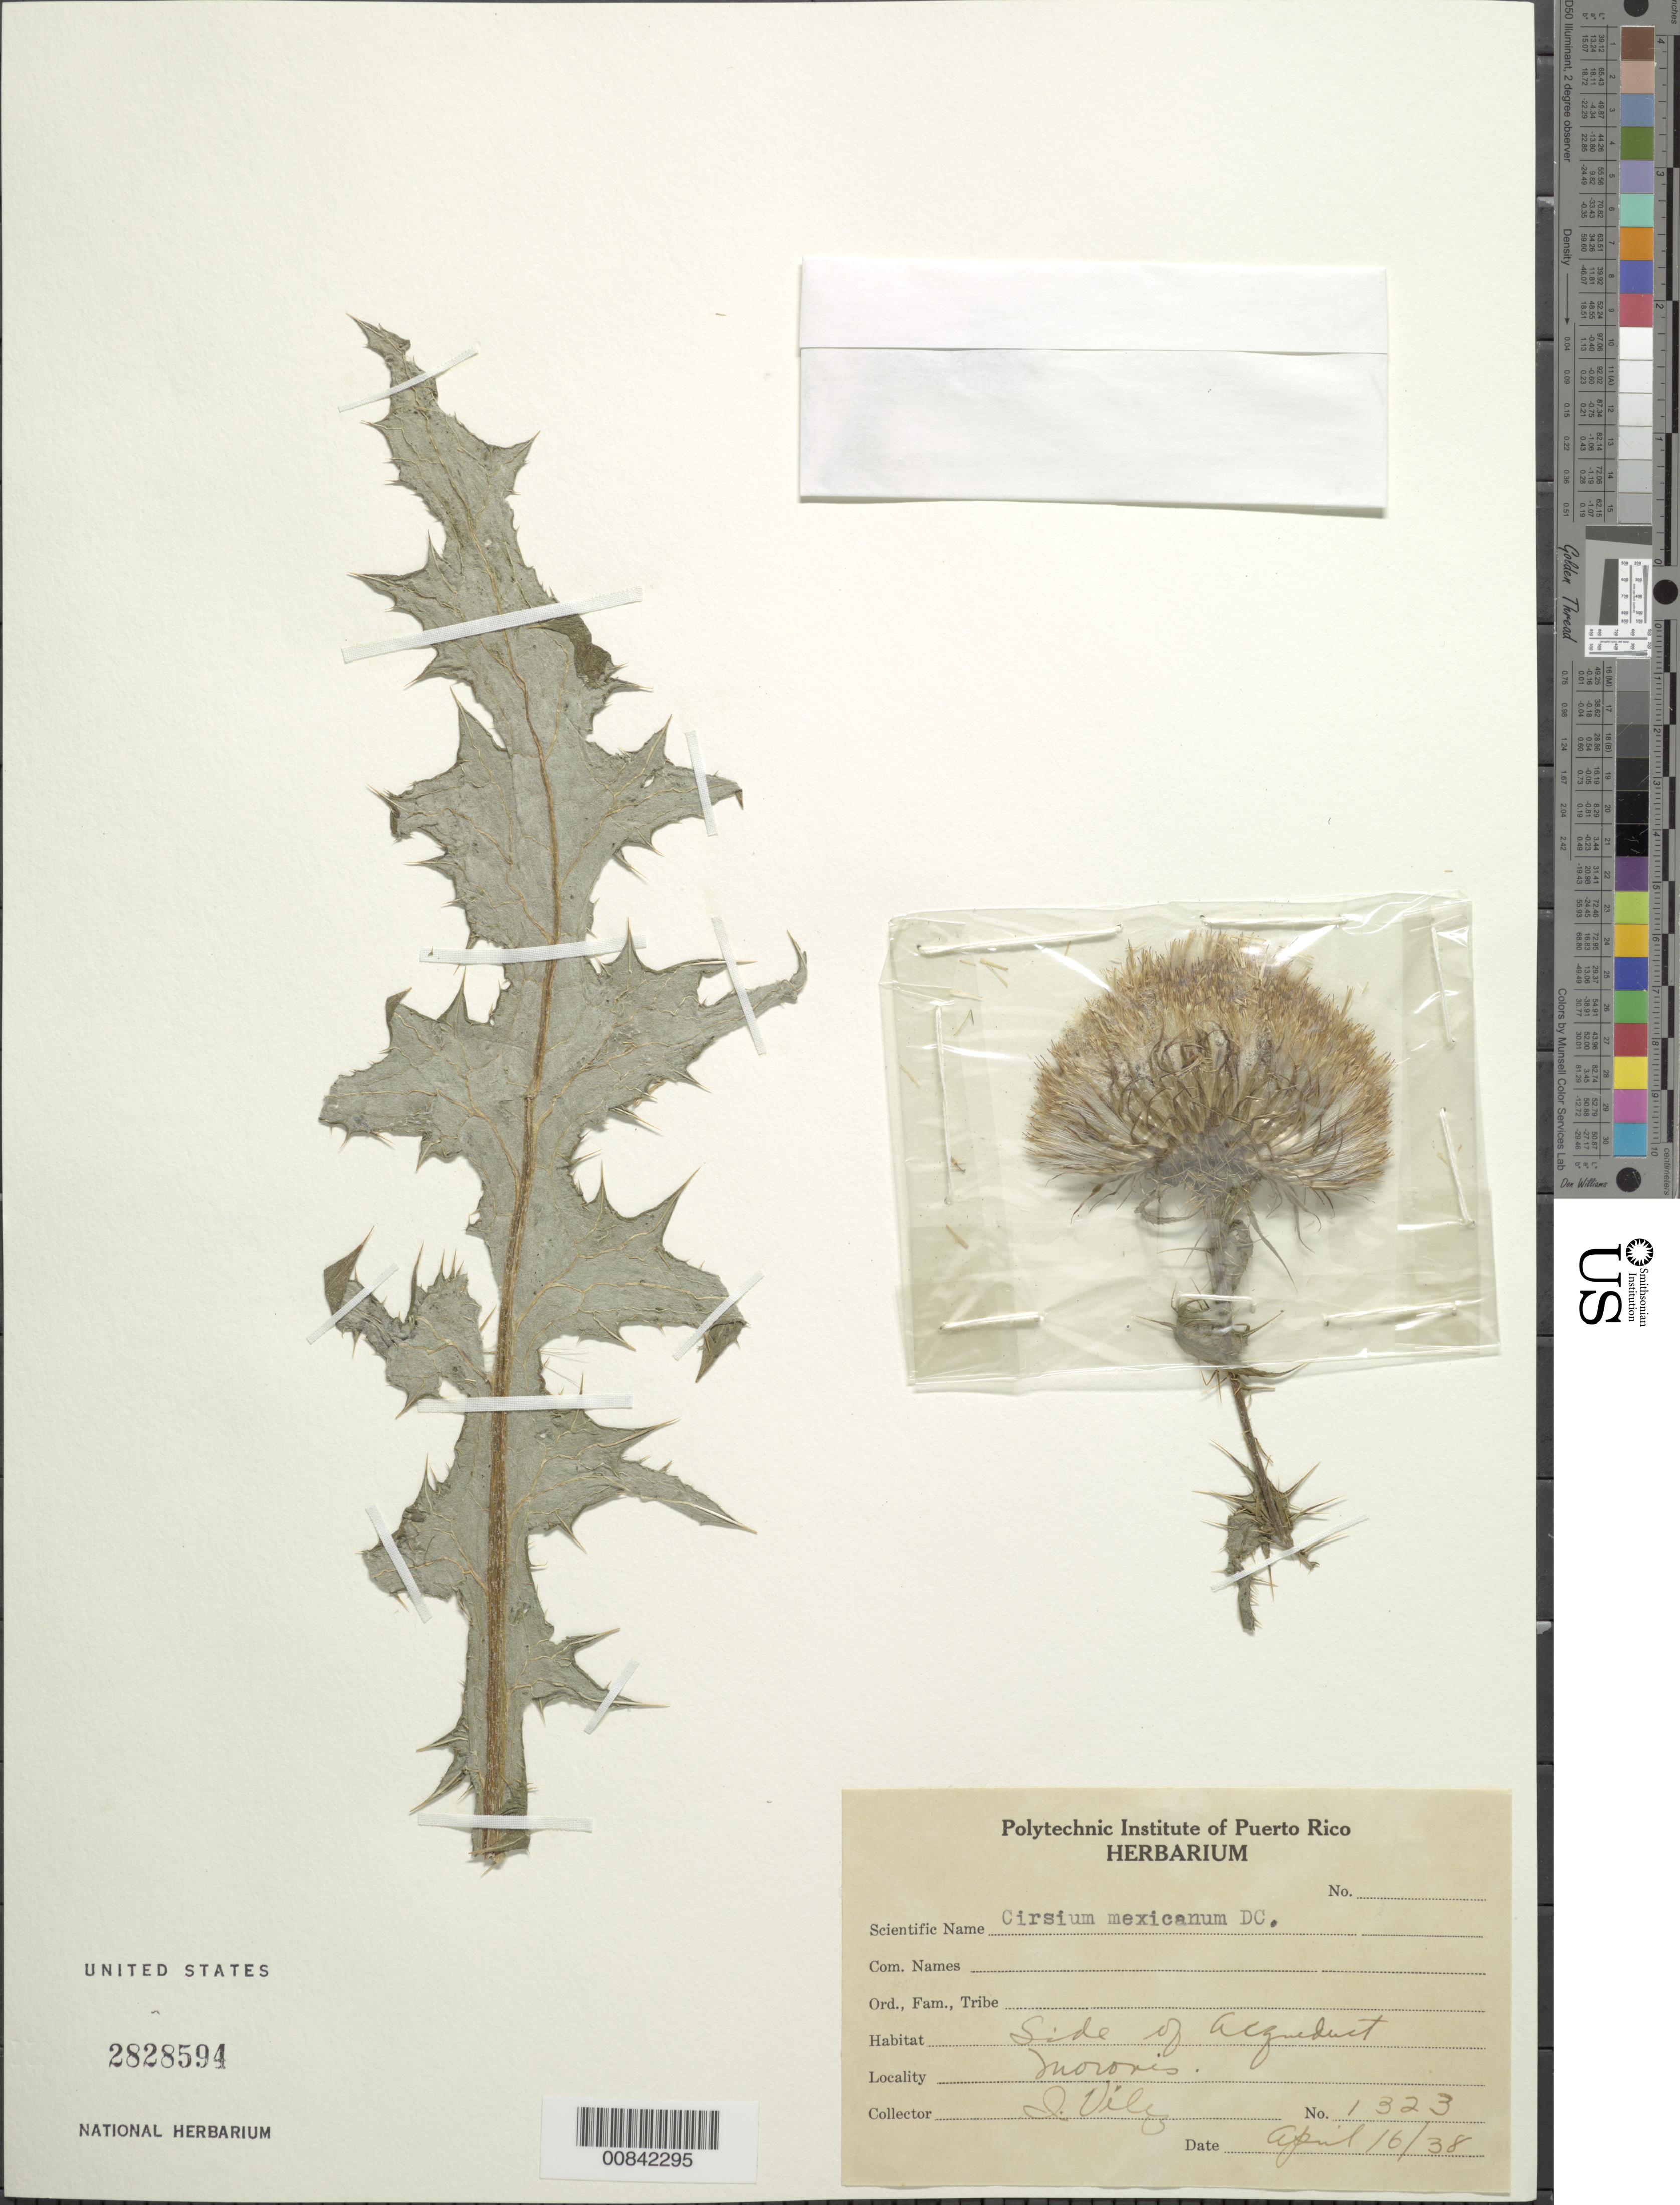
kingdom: Plantae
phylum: Tracheophyta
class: Magnoliopsida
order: Asterales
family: Asteraceae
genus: Cirsium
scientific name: Cirsium mexicanum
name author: DC.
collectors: J. Vilez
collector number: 1323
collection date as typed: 16 Apr 1938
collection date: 1938-04-16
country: Puerto Rico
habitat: side of acquaduct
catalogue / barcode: US 2828594